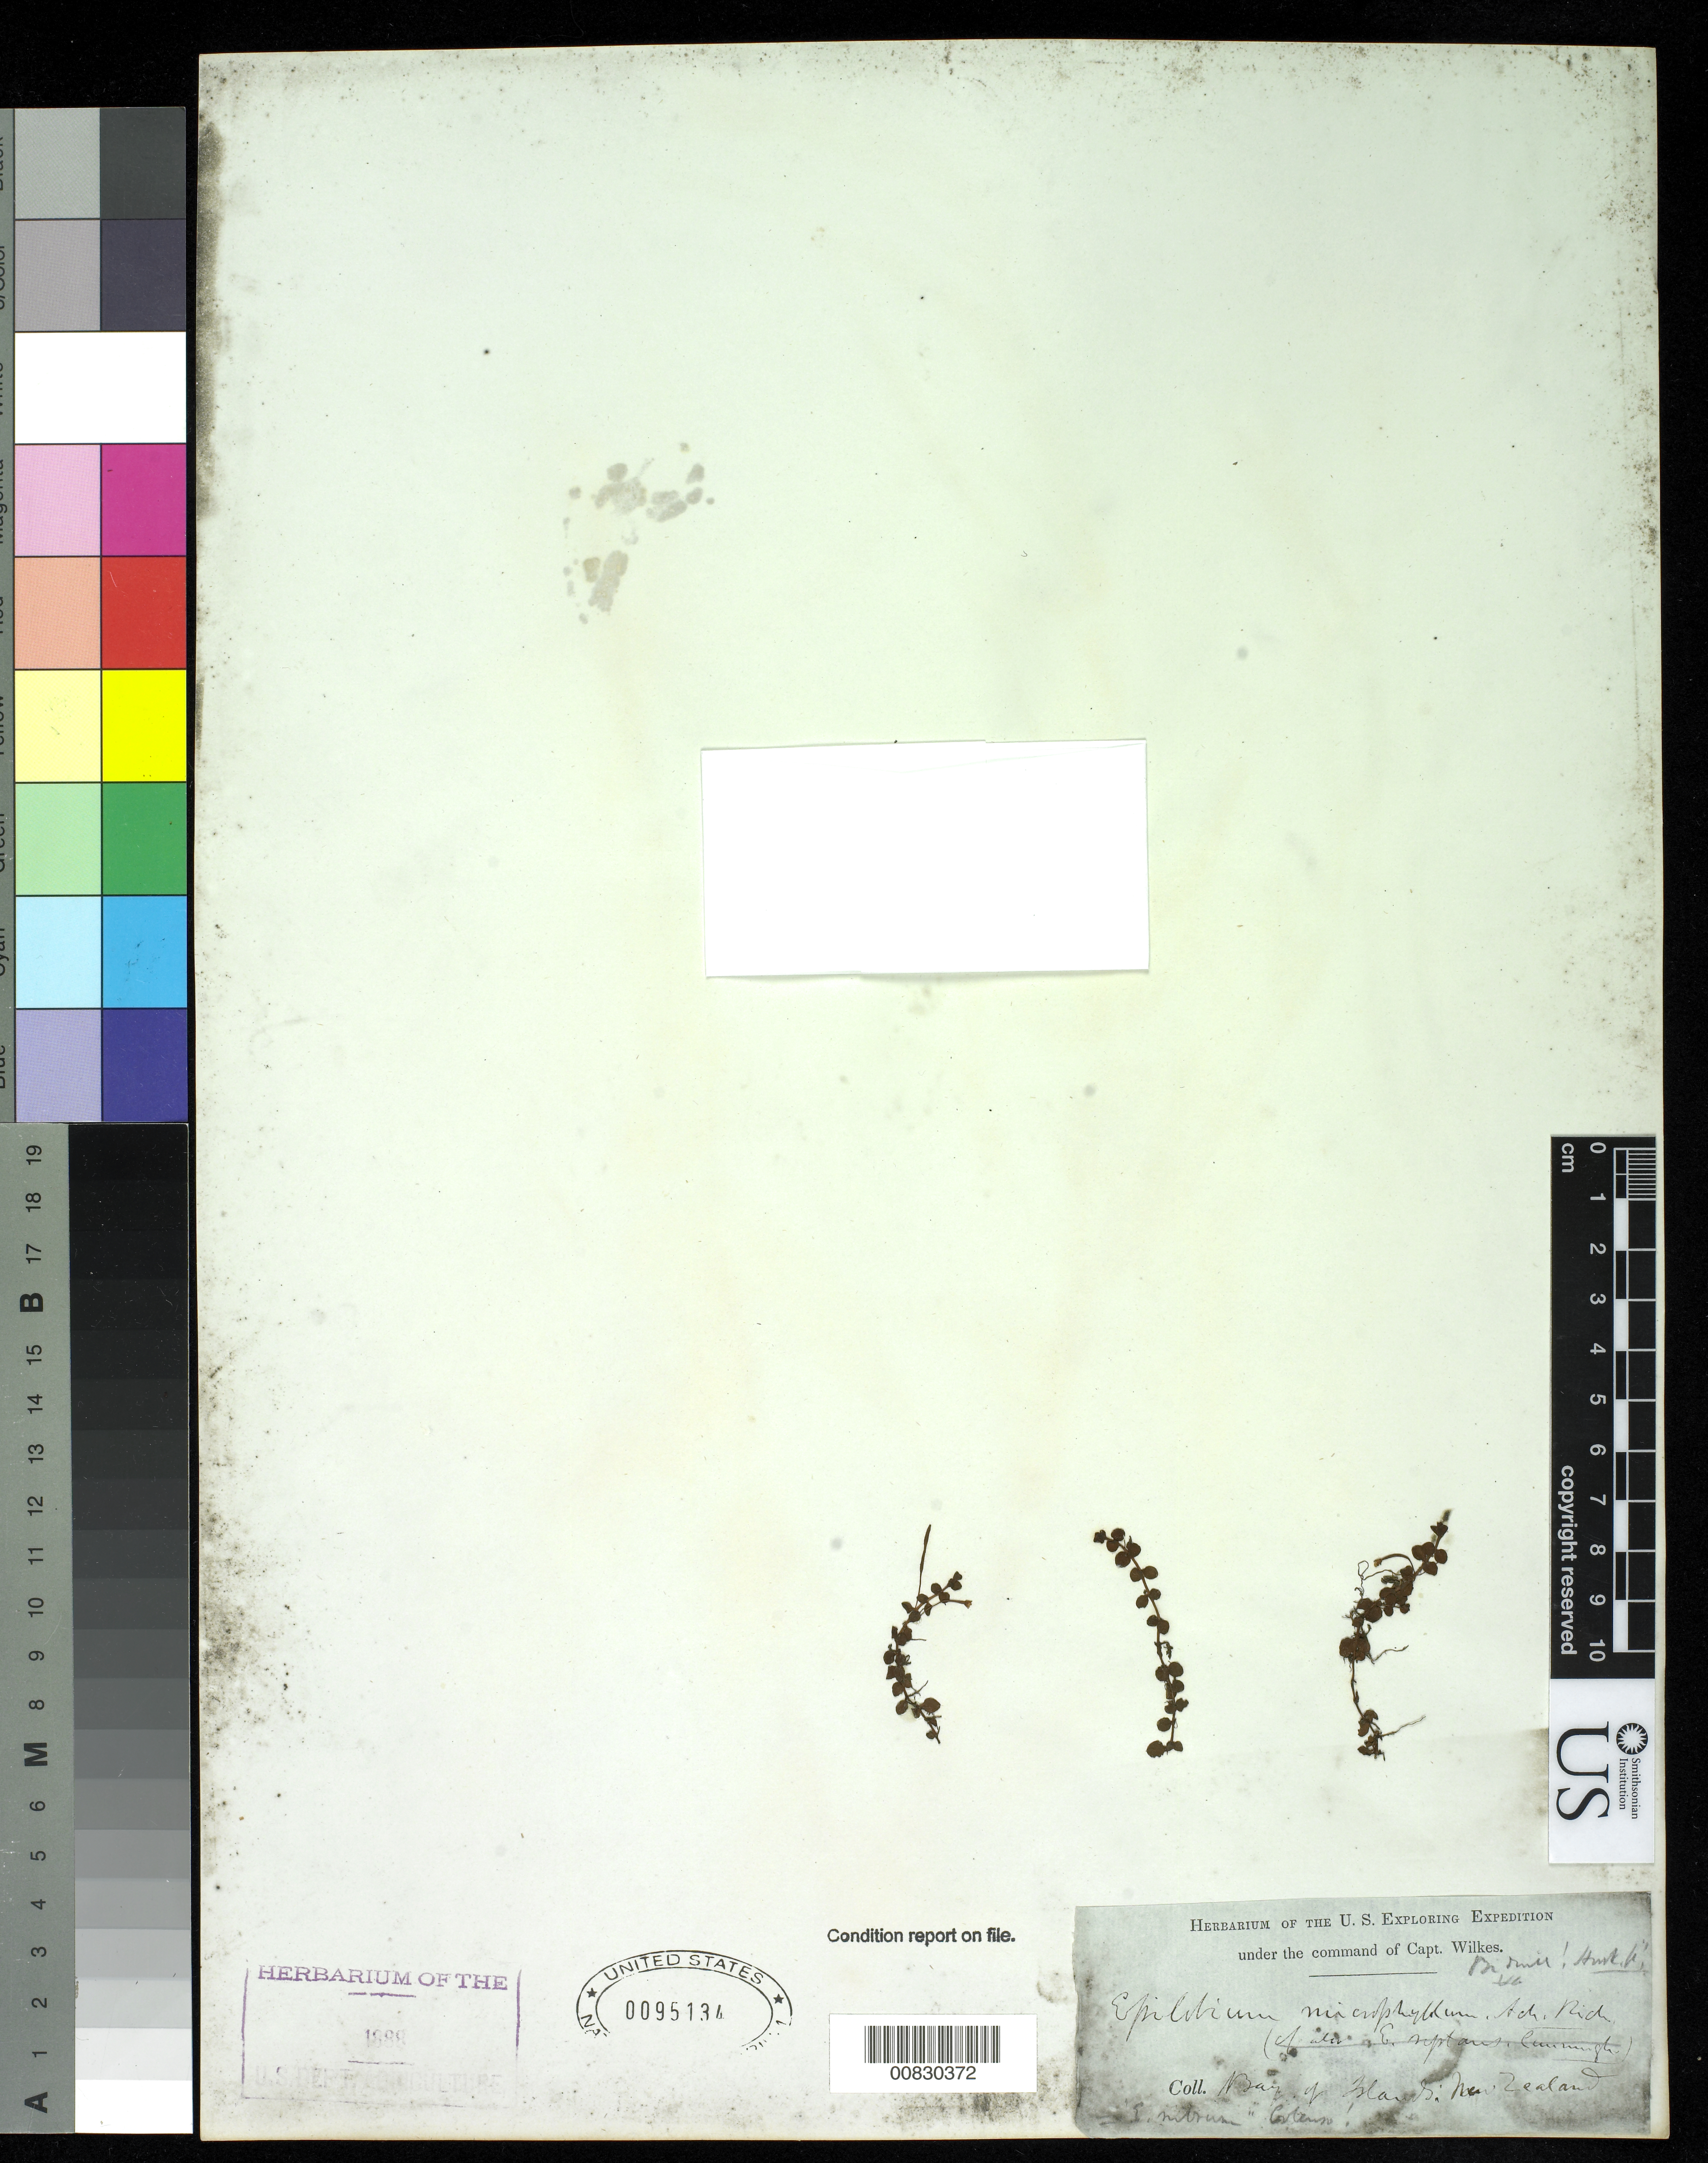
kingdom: Plantae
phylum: Tracheophyta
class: Magnoliopsida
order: Myrtales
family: Onagraceae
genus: Epilobium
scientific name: Epilobium microphyllum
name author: A. Rich.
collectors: Wilkes Explor. Exped.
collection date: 1838/1842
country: New Zealand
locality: Bay of Islands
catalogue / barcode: US 95134